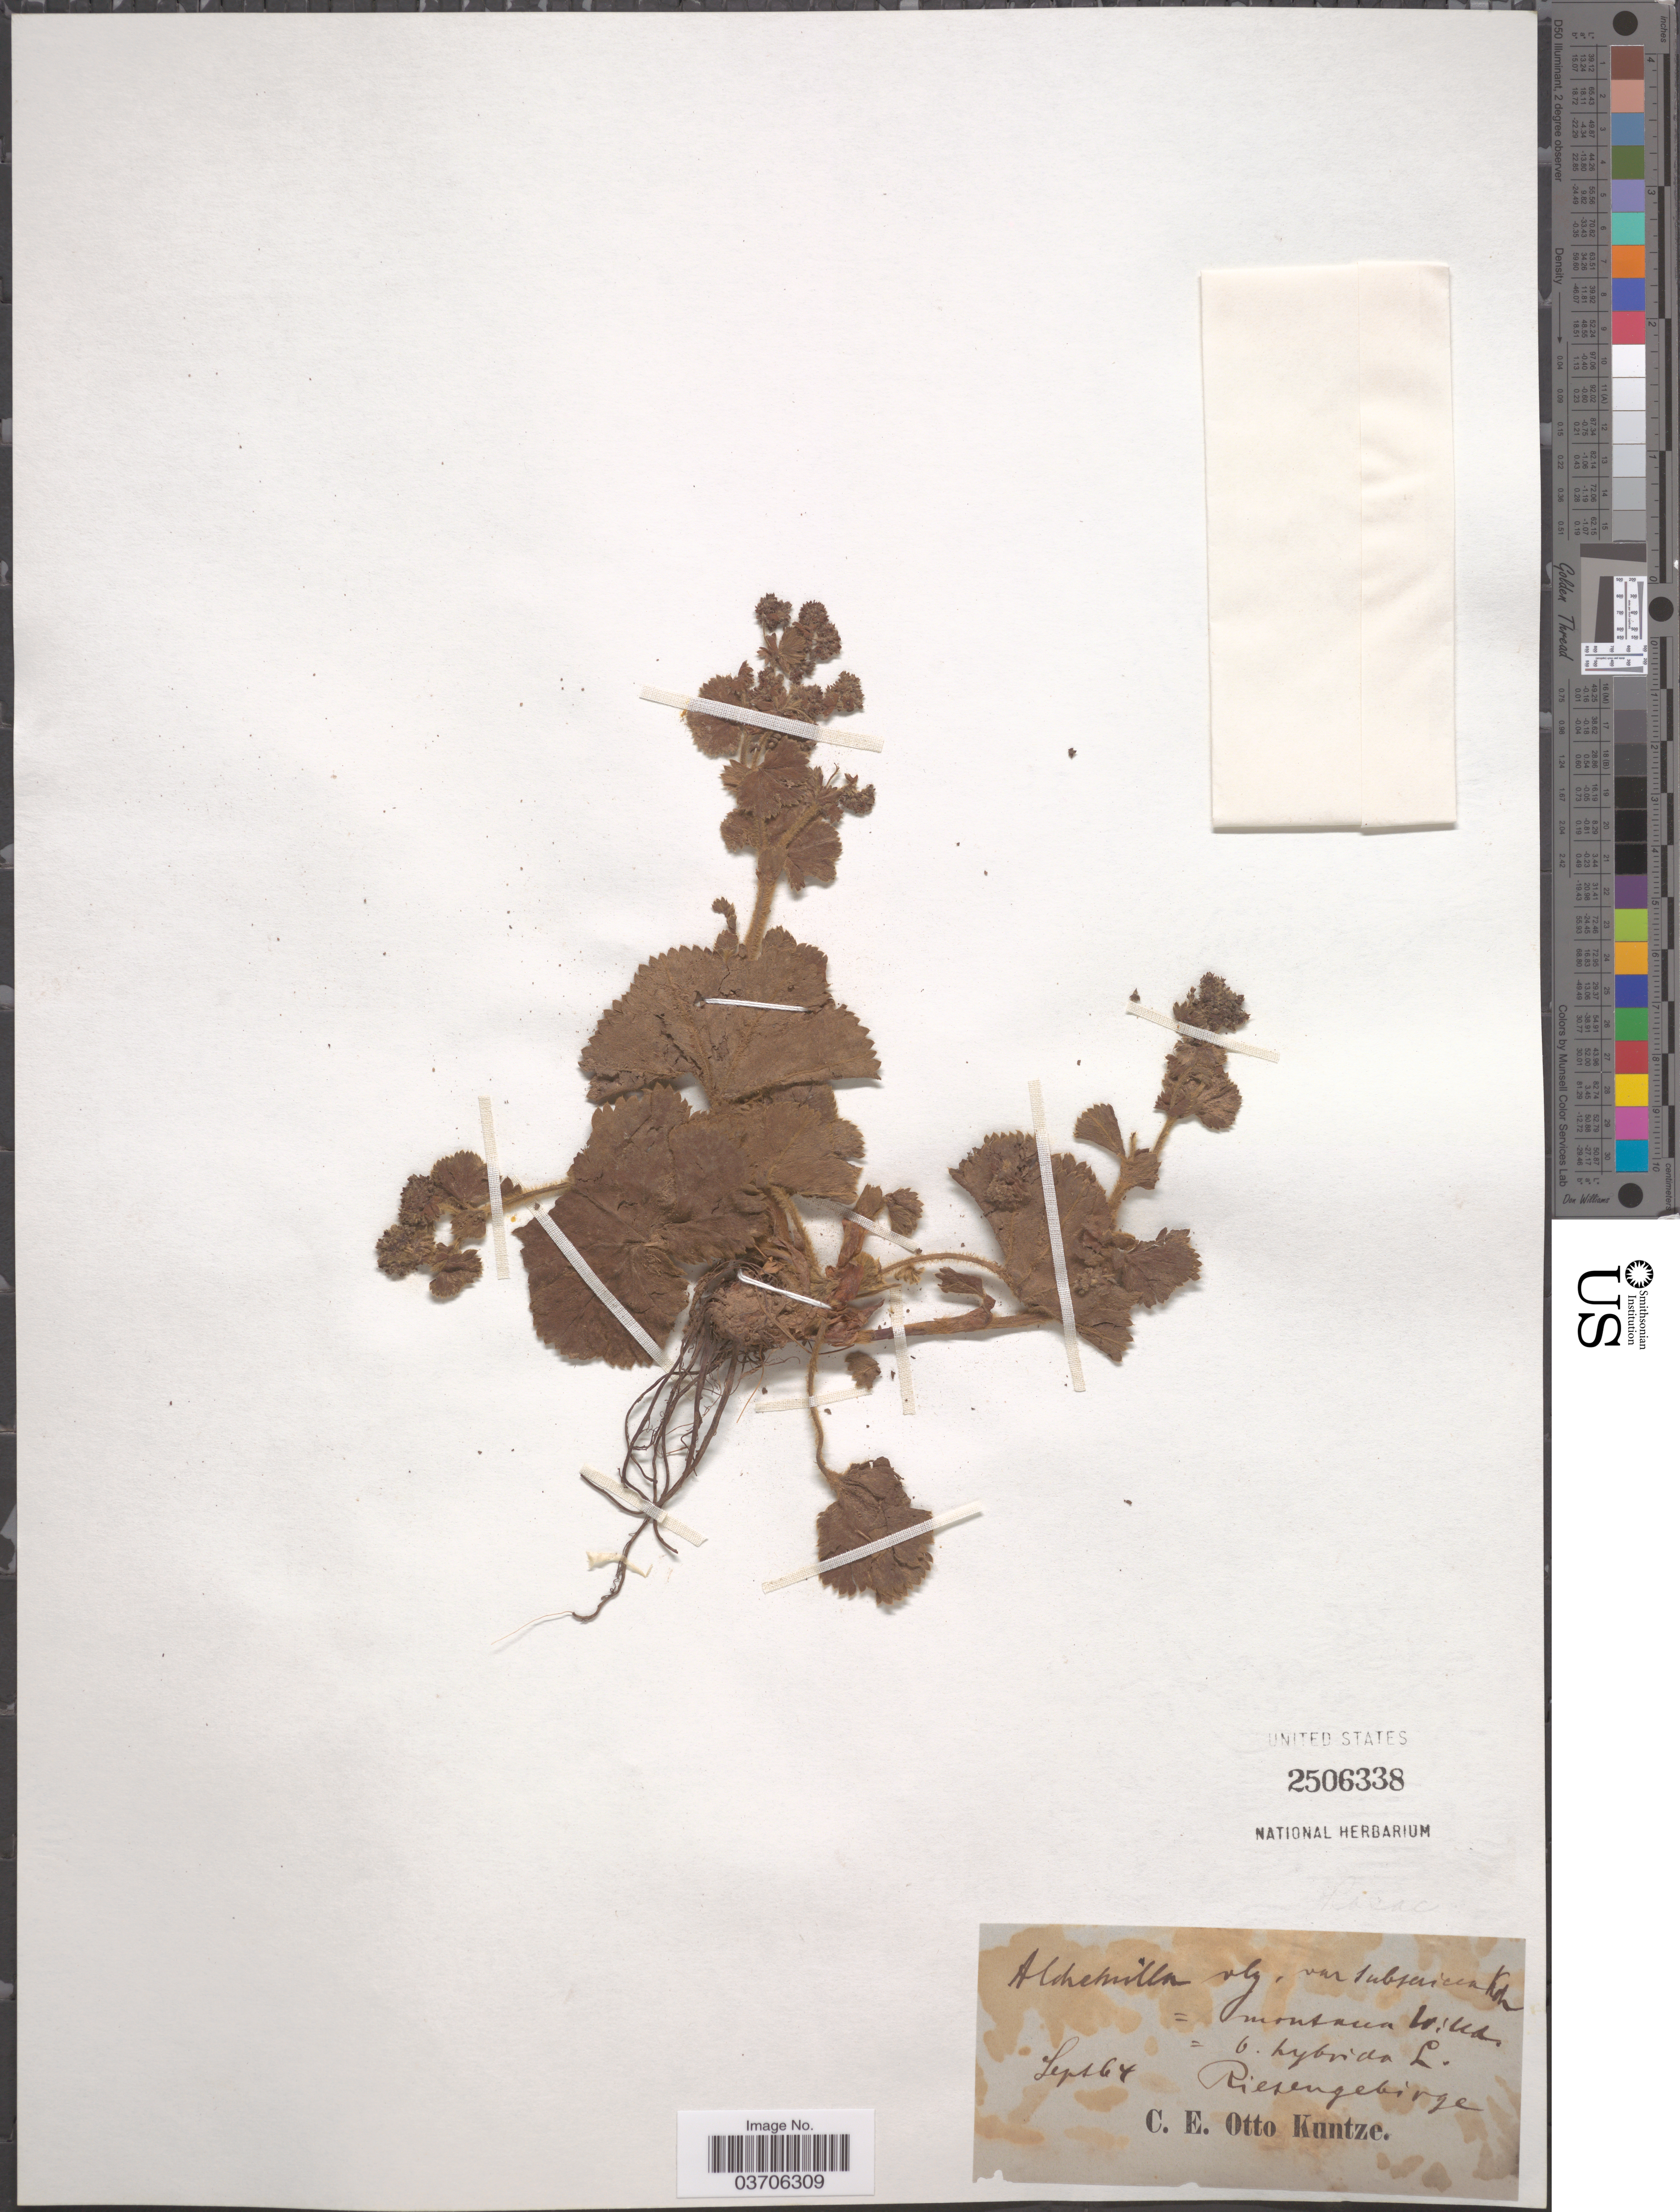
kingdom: Plantae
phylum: Tracheophyta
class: Magnoliopsida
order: Rosales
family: Rosaceae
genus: Alchemilla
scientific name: Alchemilla montana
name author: Hegetschw.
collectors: C.E.O. Kuntze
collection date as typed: Sept. 64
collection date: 1864-09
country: Czechia / Germany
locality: Kolbenberg im Riesengebirge.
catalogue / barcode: US 2506338